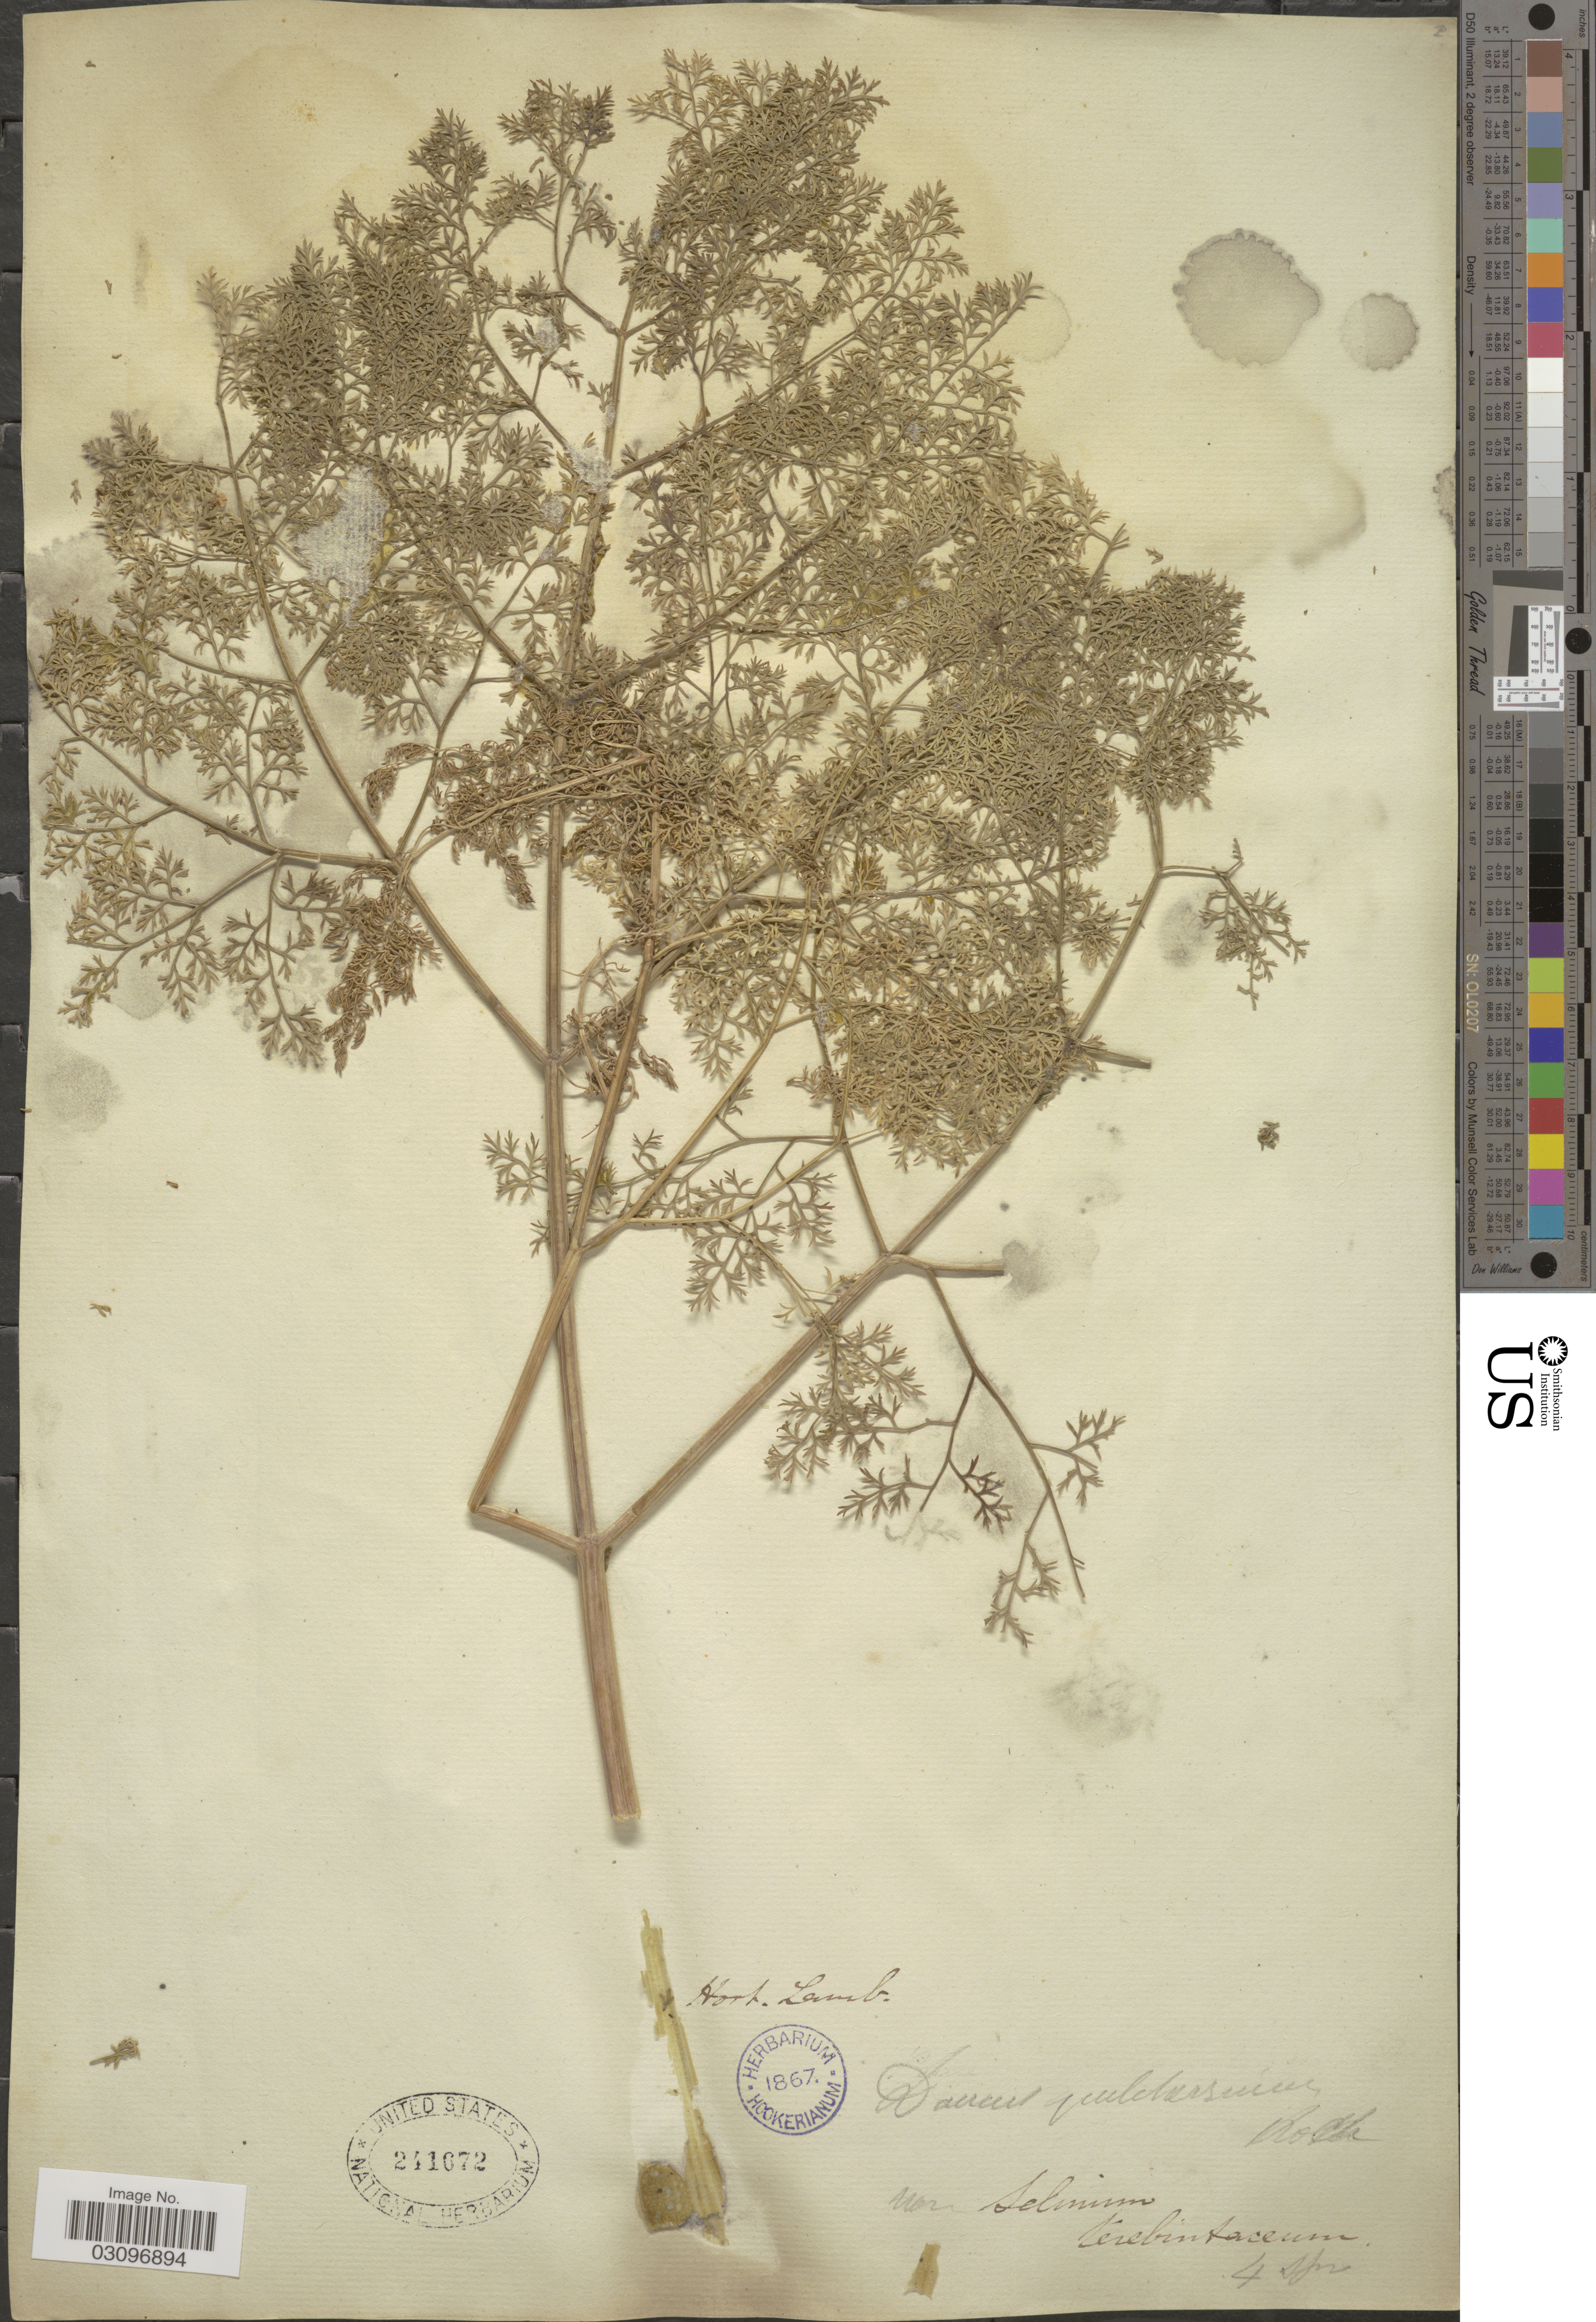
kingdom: Plantae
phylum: Tracheophyta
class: Magnoliopsida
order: Apiales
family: Apiaceae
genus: Daucus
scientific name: Daucus pulcherrimus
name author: (Willd.) Koch ex DC.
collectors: ex herb. Hookerianum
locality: Hort. Lamb.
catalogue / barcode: US 241672